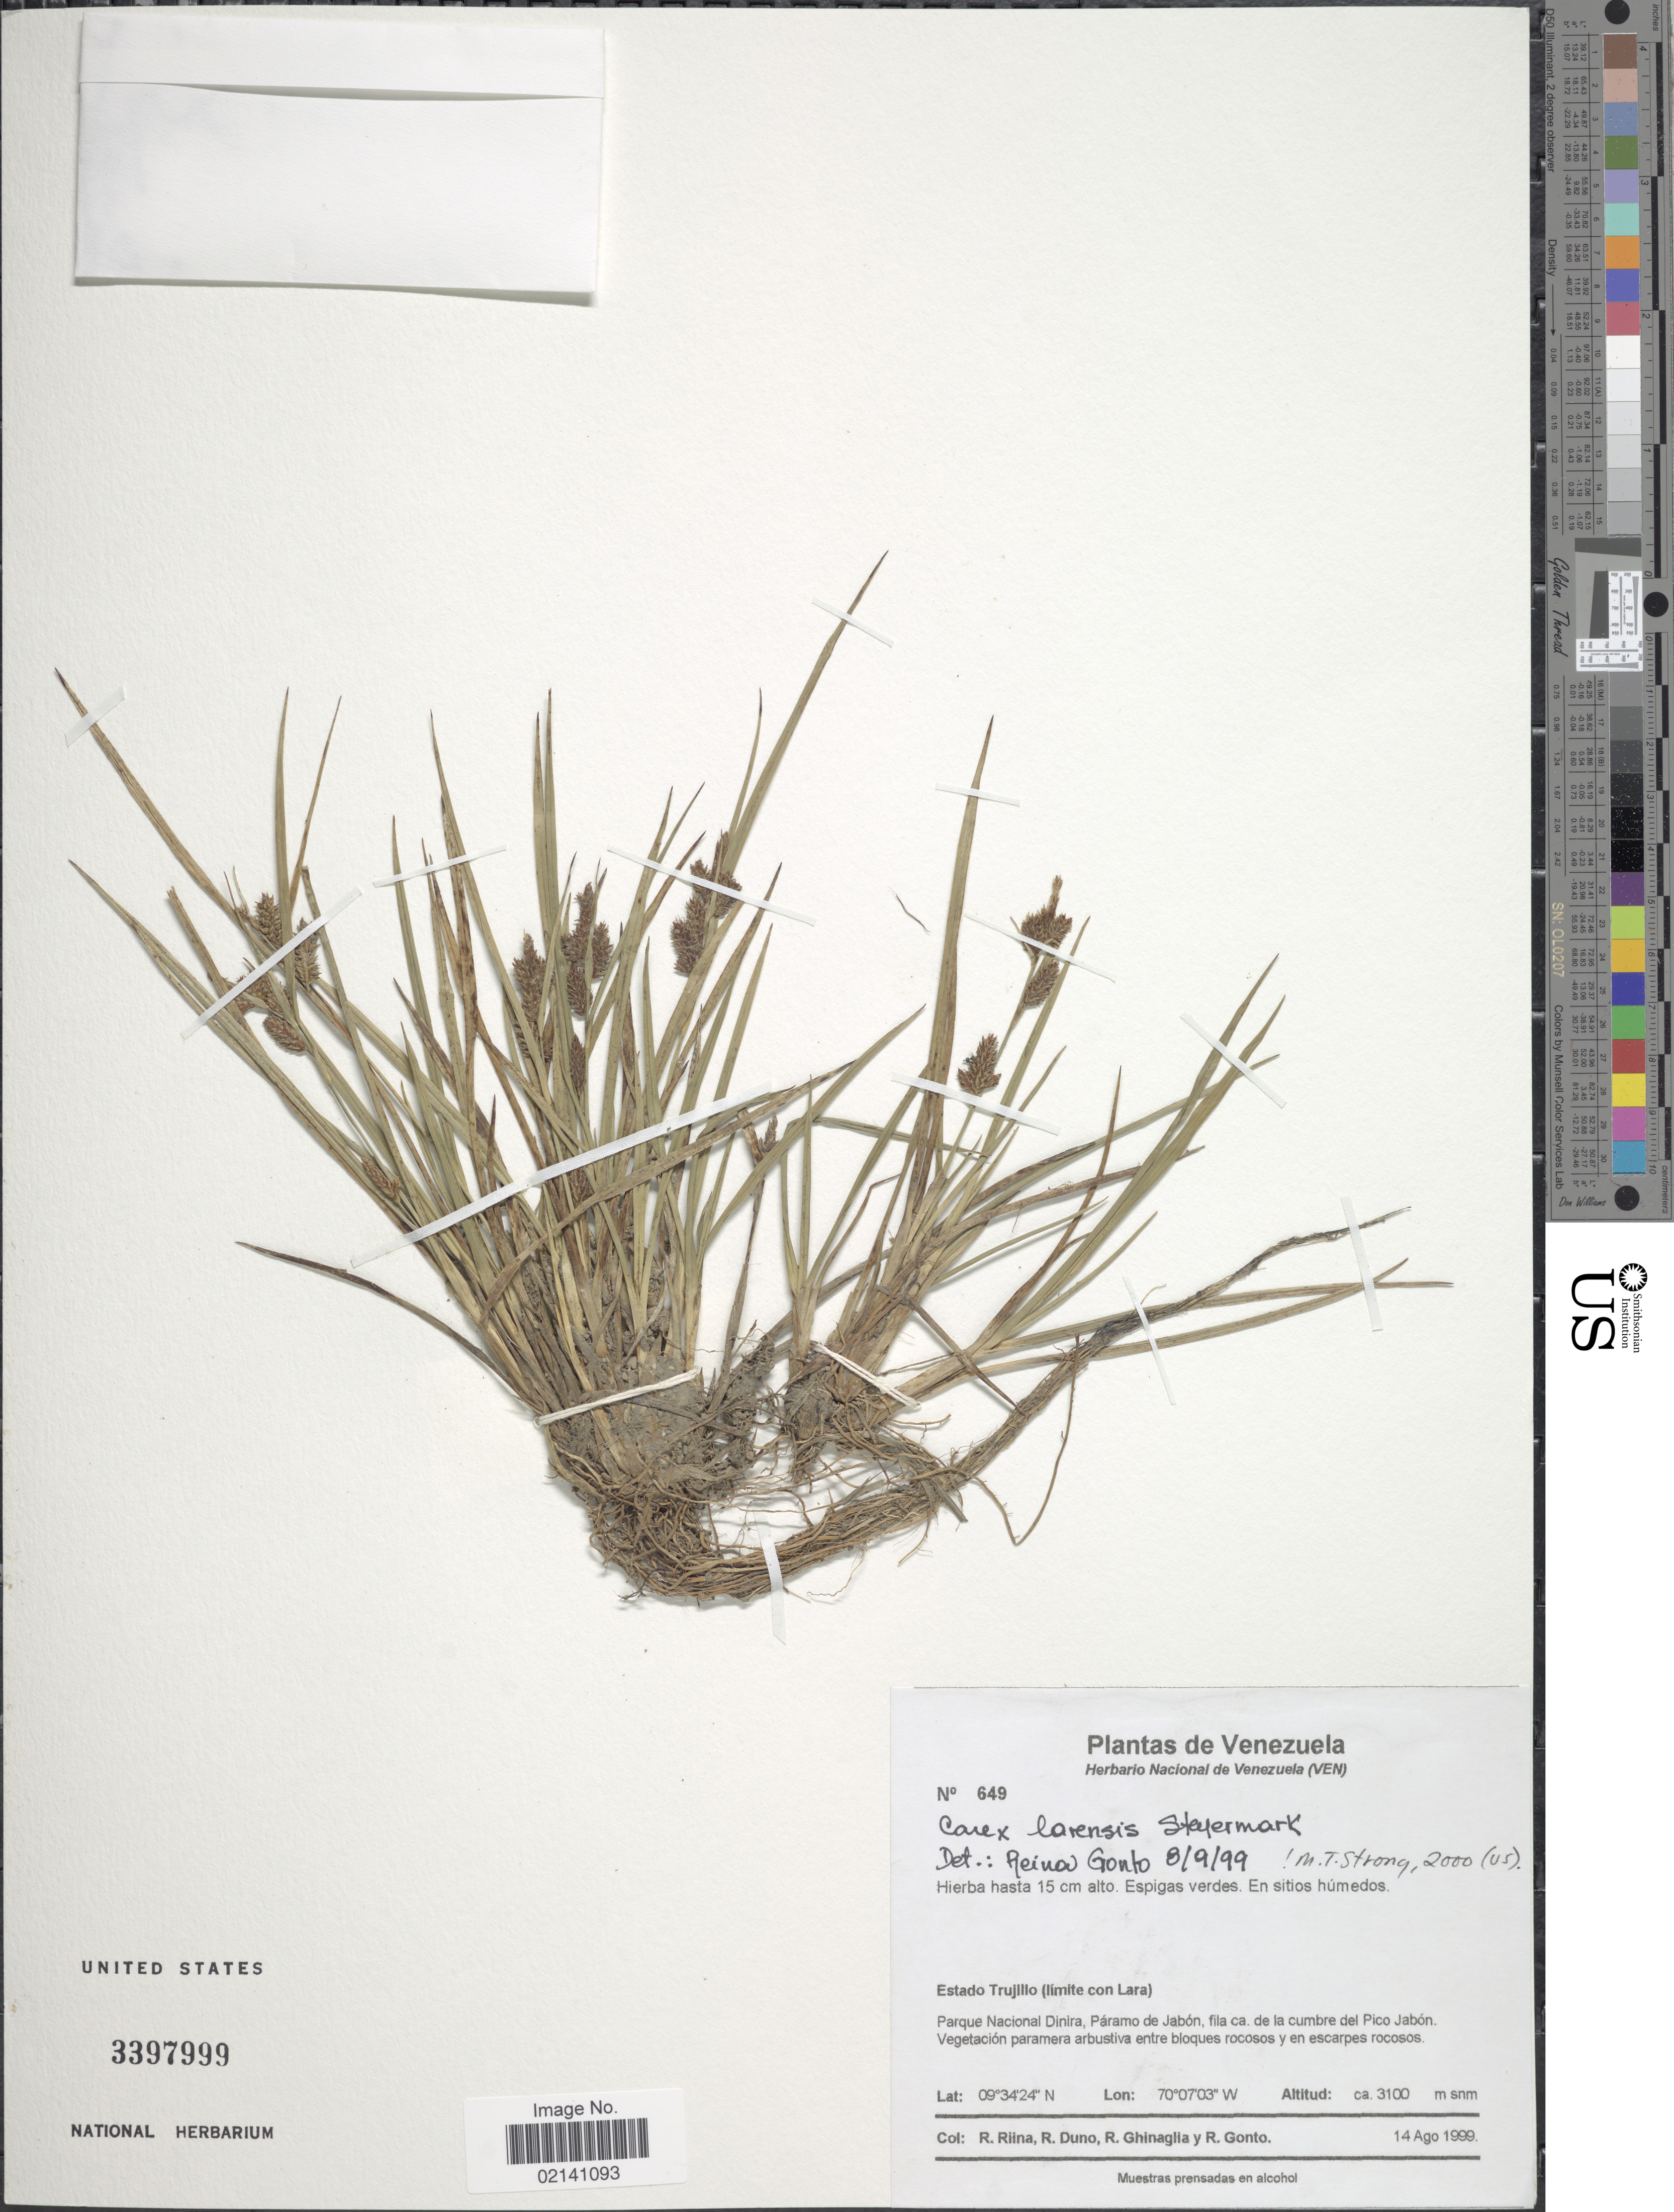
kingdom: Plantae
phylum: Tracheophyta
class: Liliopsida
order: Poales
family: Cyperaceae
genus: Carex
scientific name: Carex larensis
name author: Steyerm.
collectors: R. Riina, R. Duno de Stefano, R. Ghinaglia & R. Gonto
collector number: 649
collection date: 1999-08-14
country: Venezuela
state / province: Trujillo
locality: Estado Trujillo (limite con Lara), Parque Nacional Dinira, Paramo de Jabon, fila ca. de la cumbre del Pico Jabon, Vegetacion paramera arbustiva entre bloques rocosos y en escarpes rocosos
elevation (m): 3100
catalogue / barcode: US 3397999